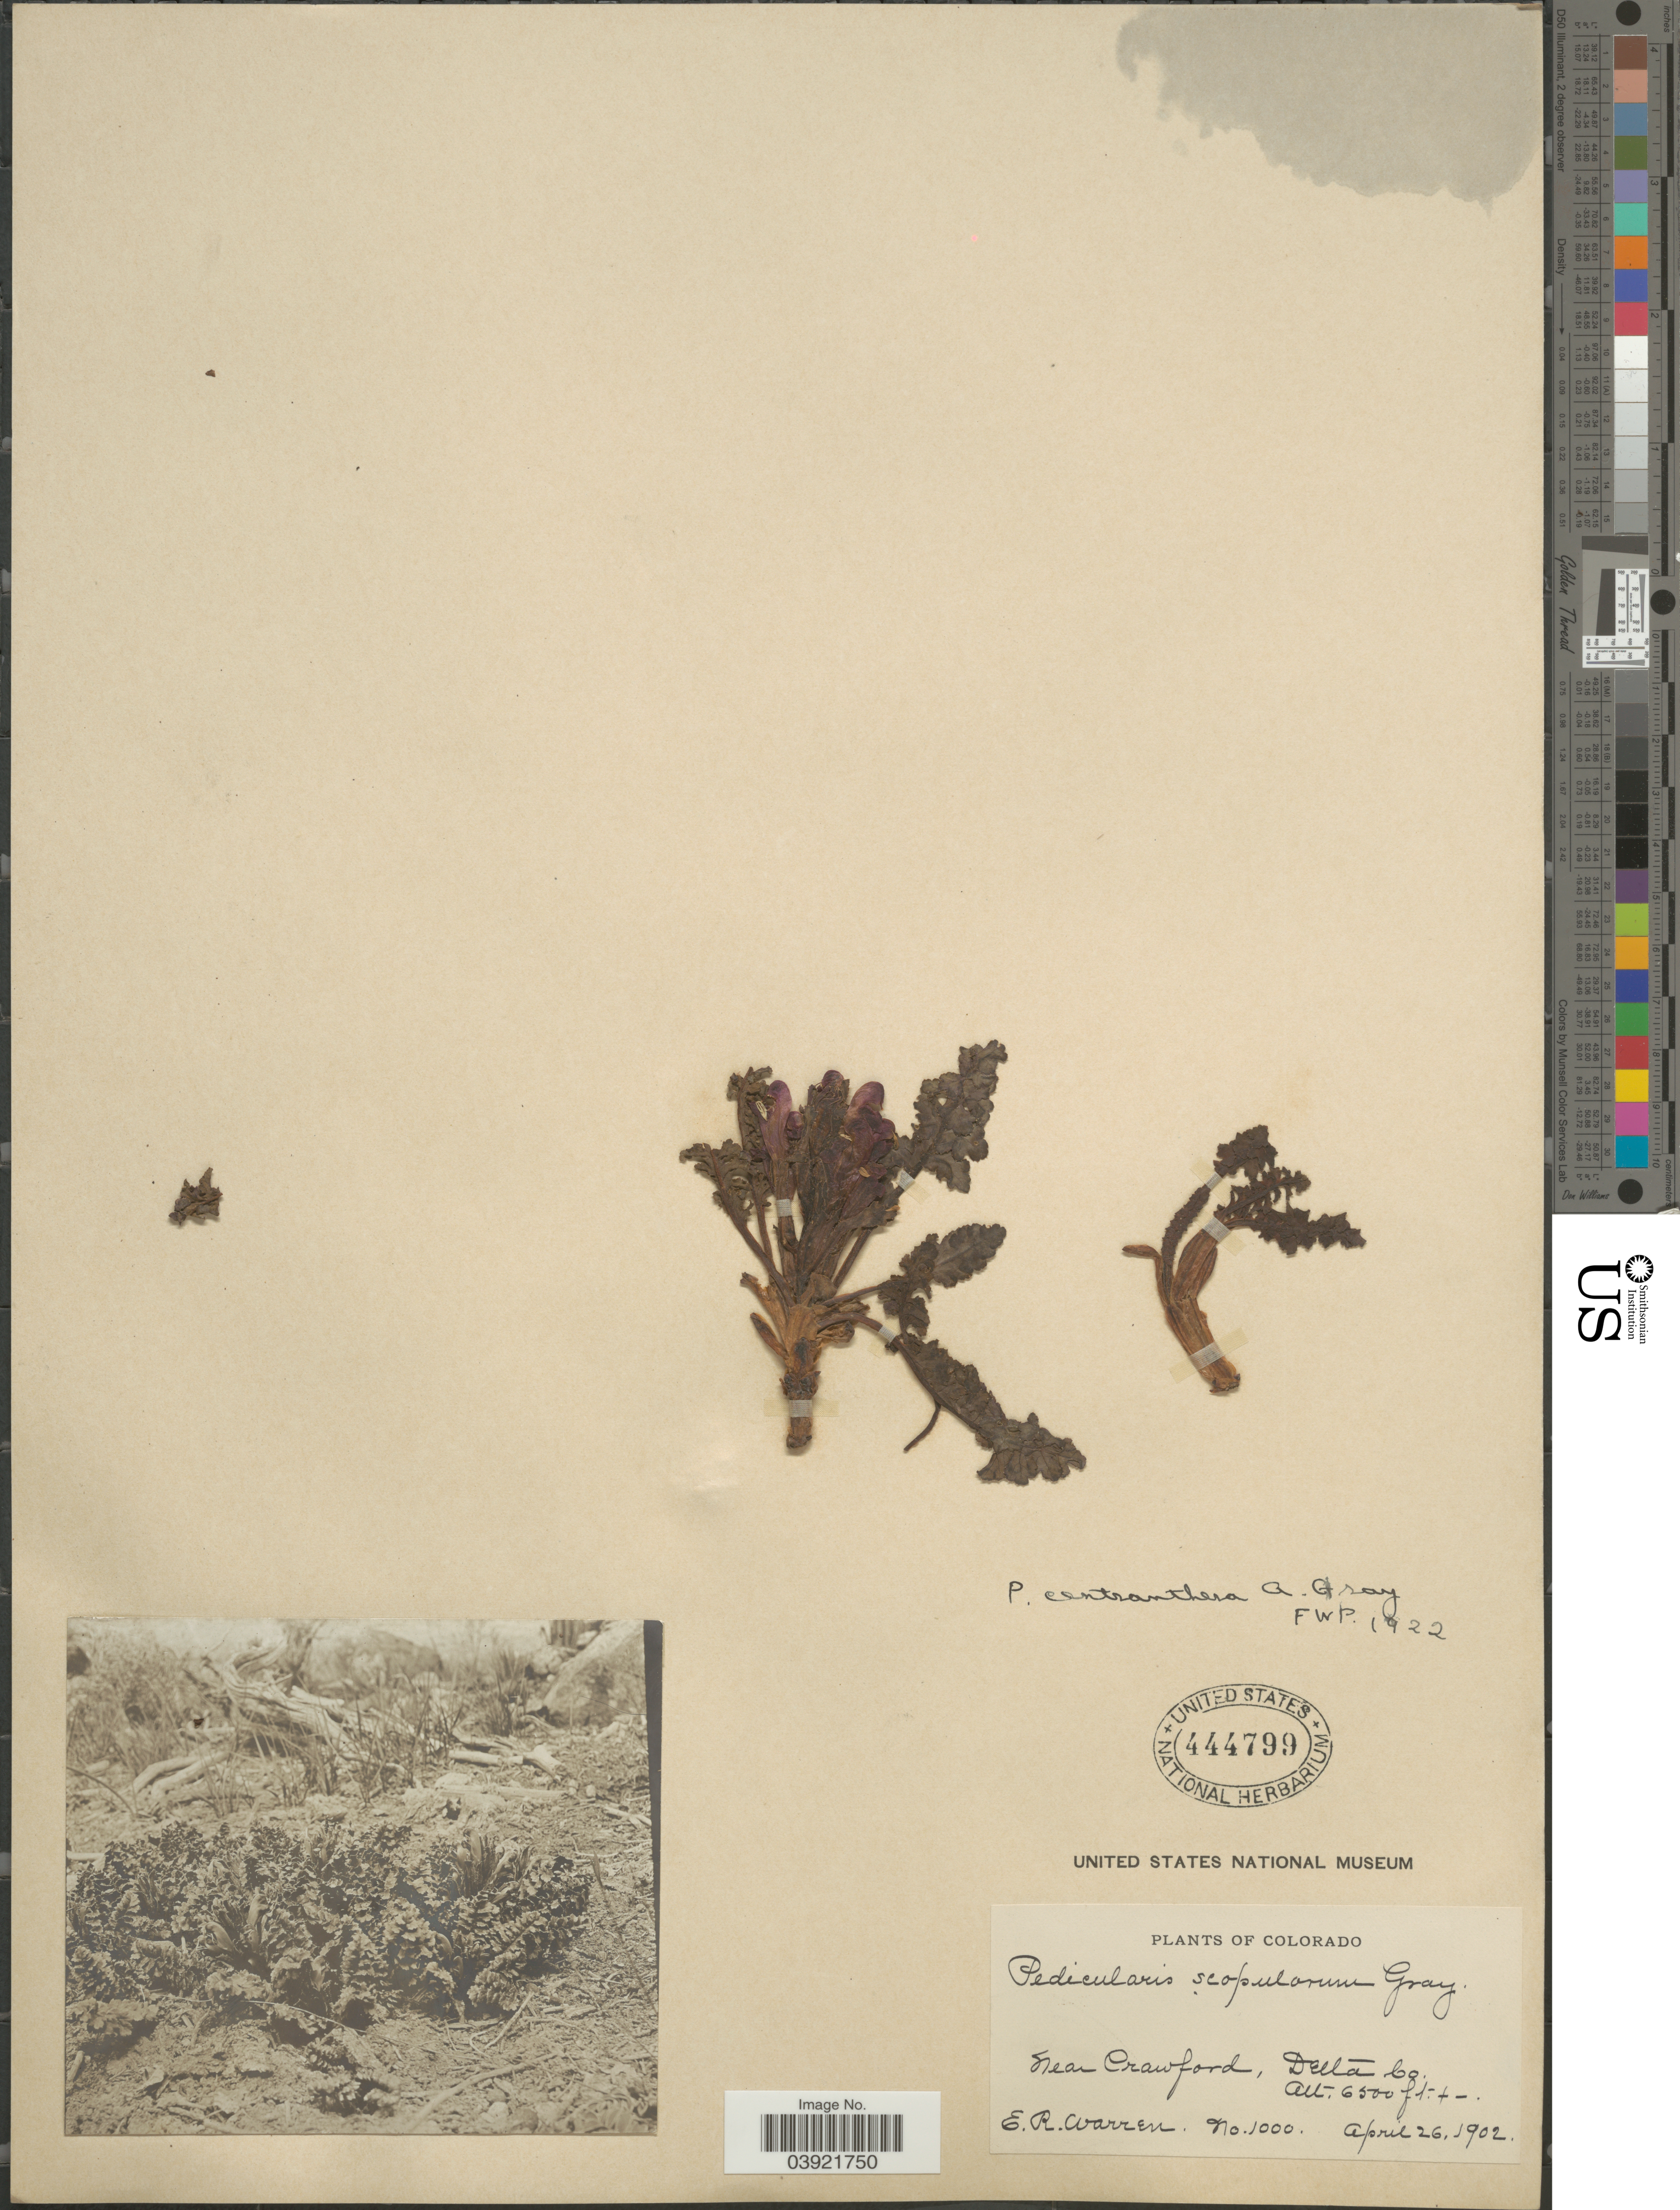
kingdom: Plantae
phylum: Tracheophyta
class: Magnoliopsida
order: Lamiales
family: Orobanchaceae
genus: Pedicularis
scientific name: Pedicularis centranthera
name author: A. Gray in Emory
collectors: E. Warren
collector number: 1000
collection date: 1902-04-26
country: United States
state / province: Colorado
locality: Near Crawford, Delta Co.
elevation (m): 1981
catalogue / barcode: US 444799